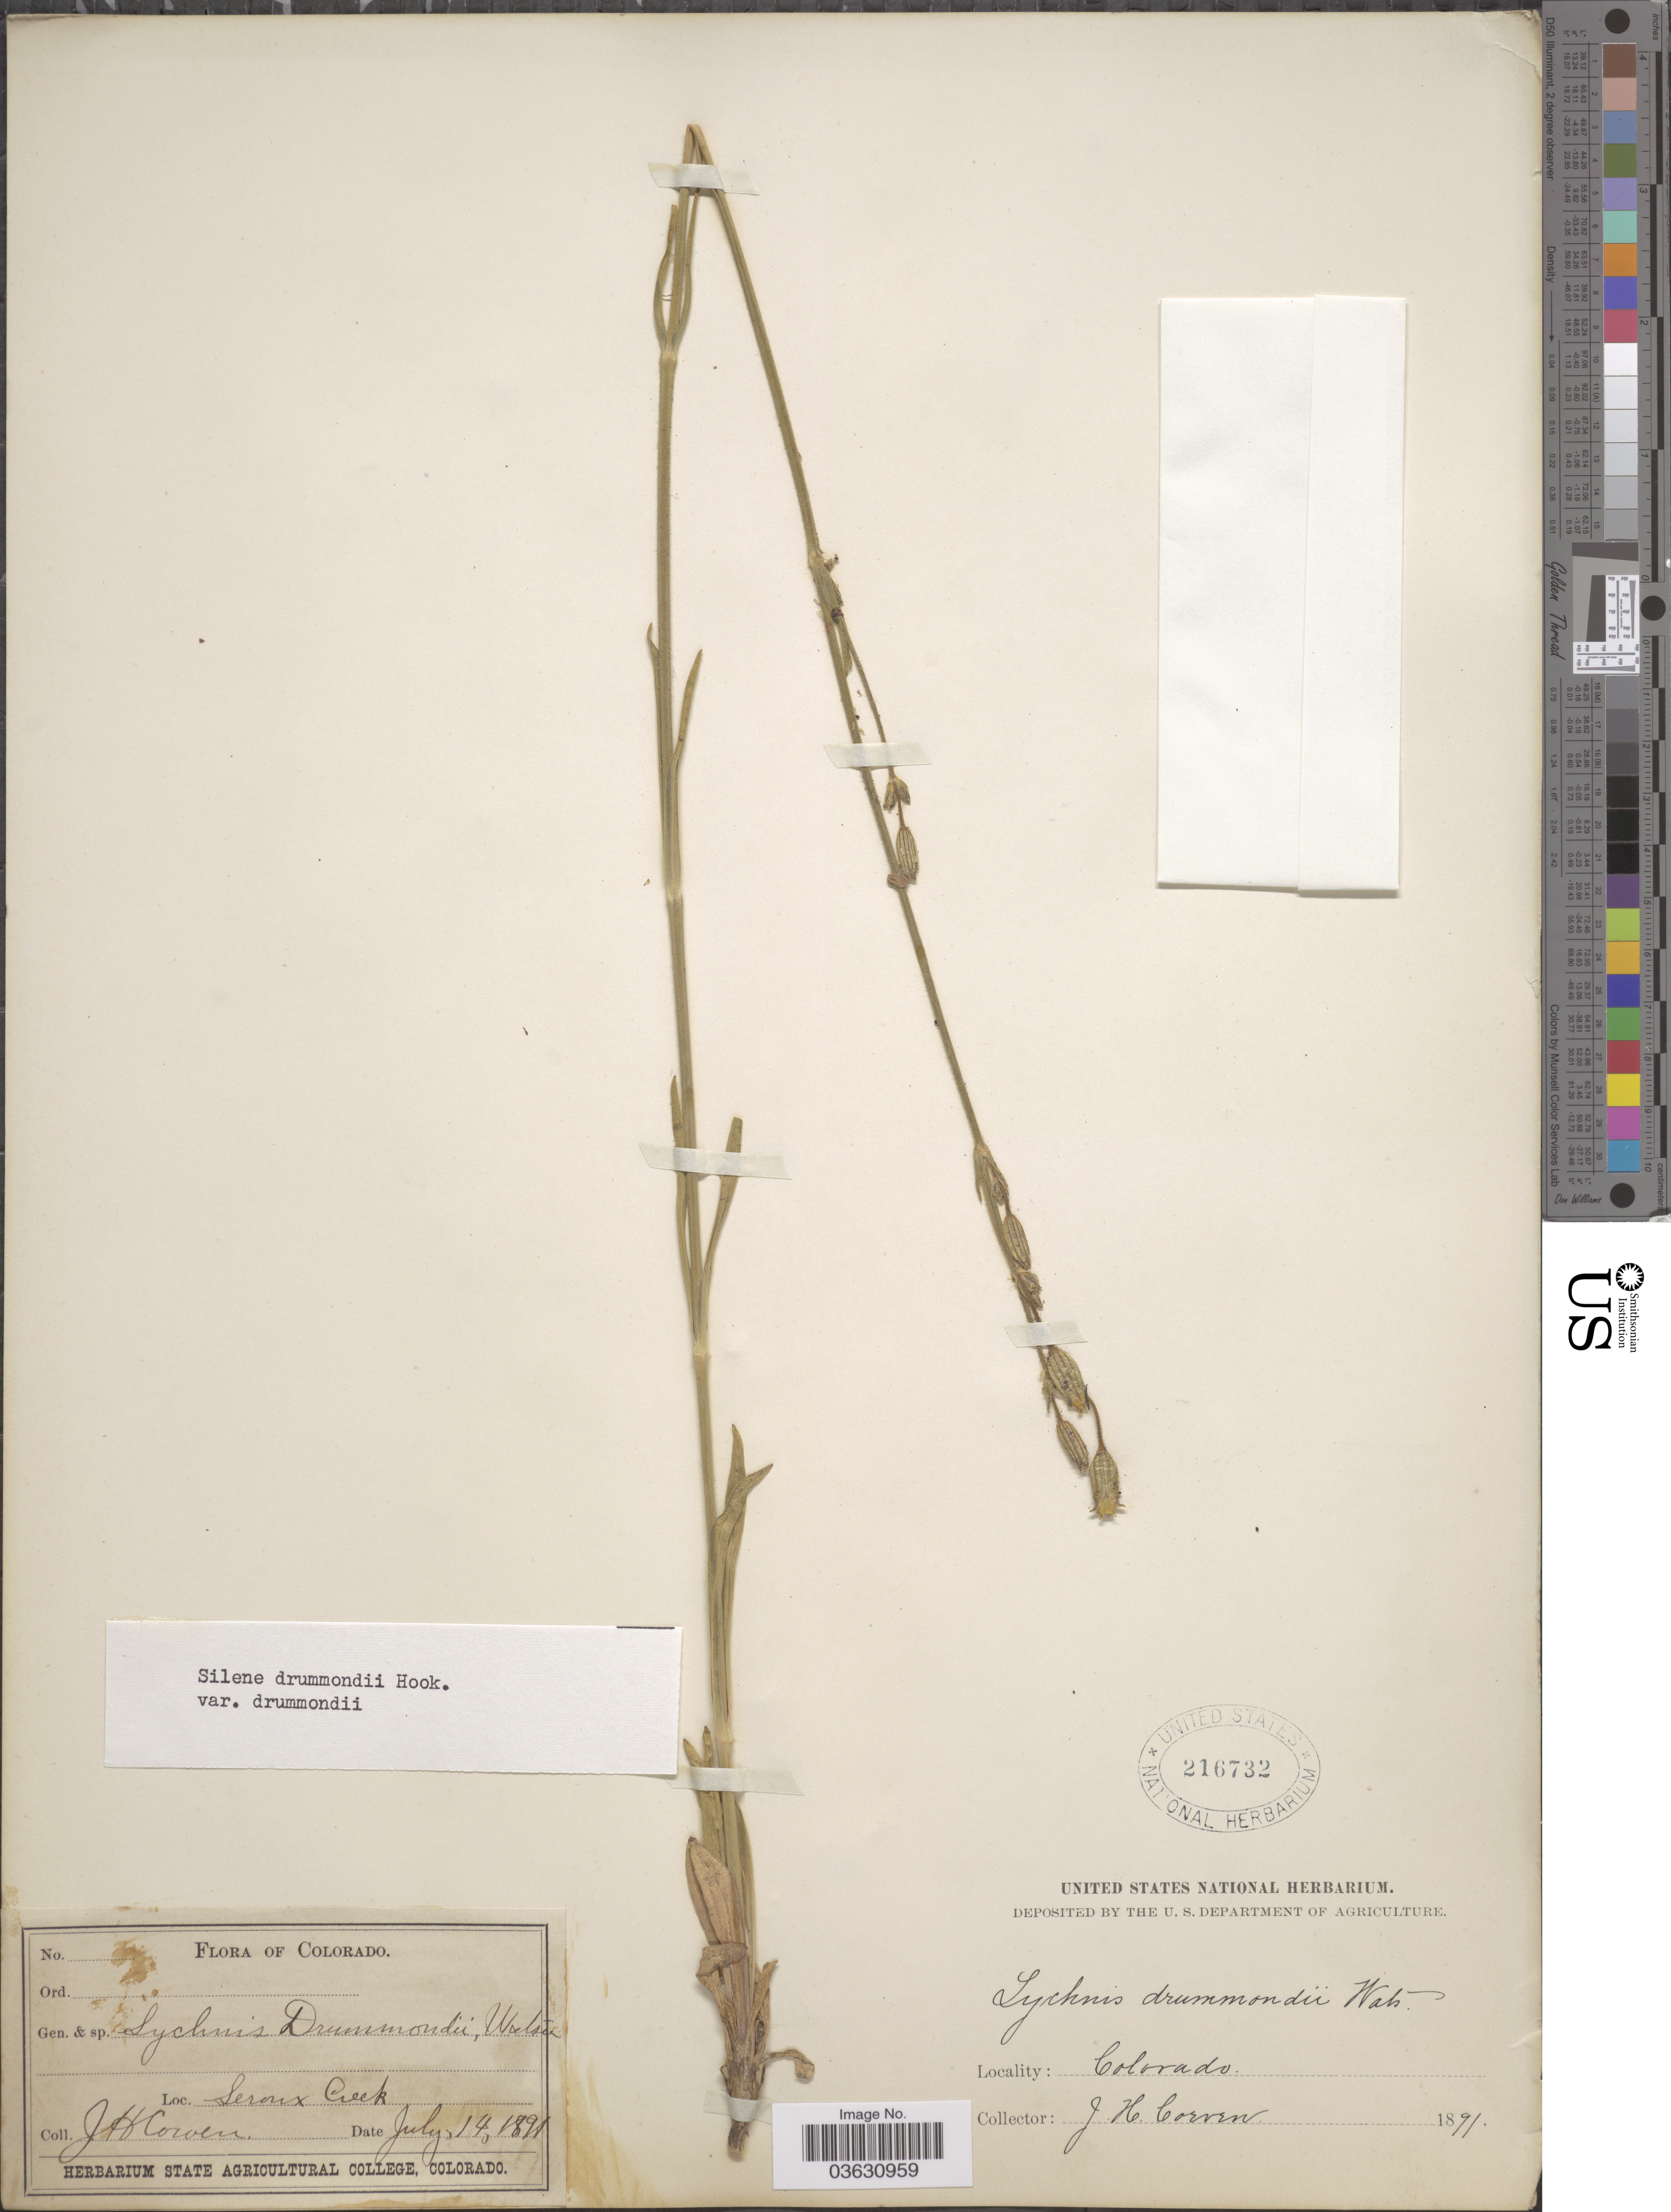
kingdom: Plantae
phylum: Tracheophyta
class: Magnoliopsida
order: Caryophyllales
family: Caryophyllaceae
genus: Silene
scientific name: Silene drummondii var. drummondii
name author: Hook.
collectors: J. H. Cowen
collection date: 1891-07-14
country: United States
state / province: Colorado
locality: Seroux Creek.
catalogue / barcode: US 216732